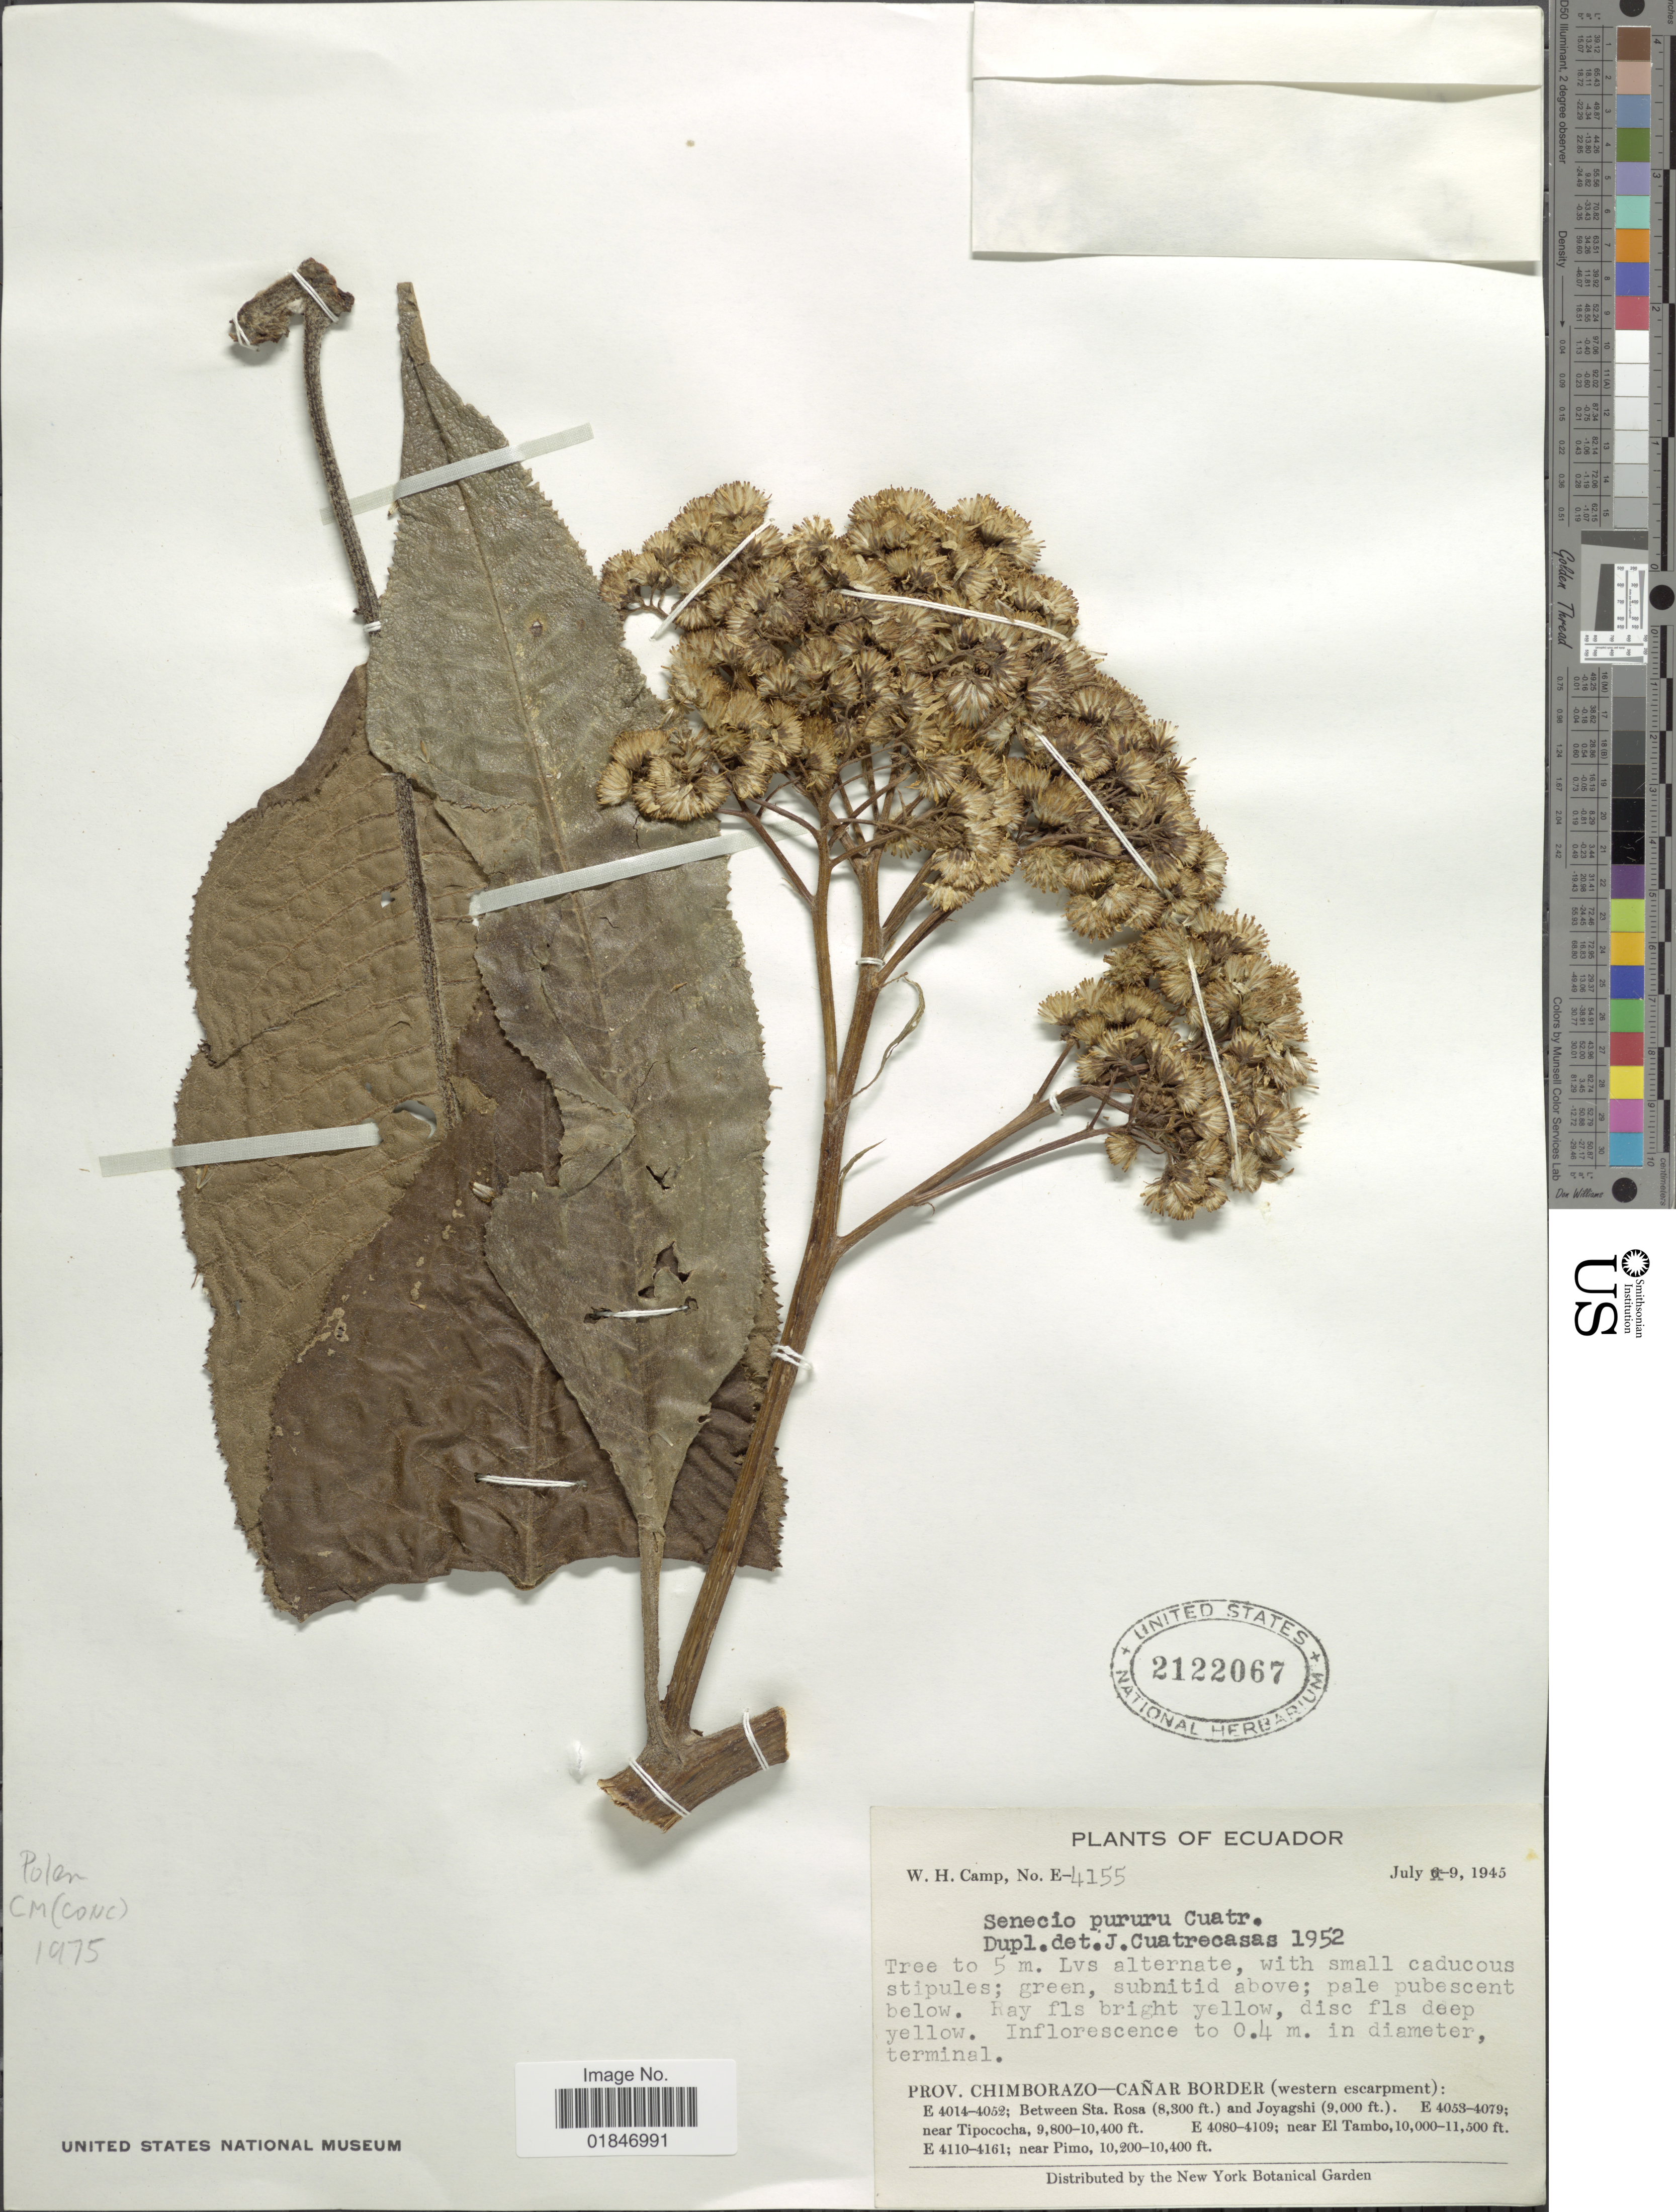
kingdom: Plantae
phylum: Tracheophyta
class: Magnoliopsida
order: Asterales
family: Asteraceae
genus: Dendrophorbium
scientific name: Dendrophorbium pururu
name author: (Cuatrec.) C. Jeffrey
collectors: W. H. Camp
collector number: E-4155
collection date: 1945-07-09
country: Ecuador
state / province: Chimborazo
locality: Prov. Chimborazo - Canar Border. (western escarpment) E4014-4052; Between Sta. Rosa. And Joyagshi E 4053-4079; near Tipococha, E 4080-4109 ; near Tambo E4110-4161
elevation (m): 2530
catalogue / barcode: US 2122067